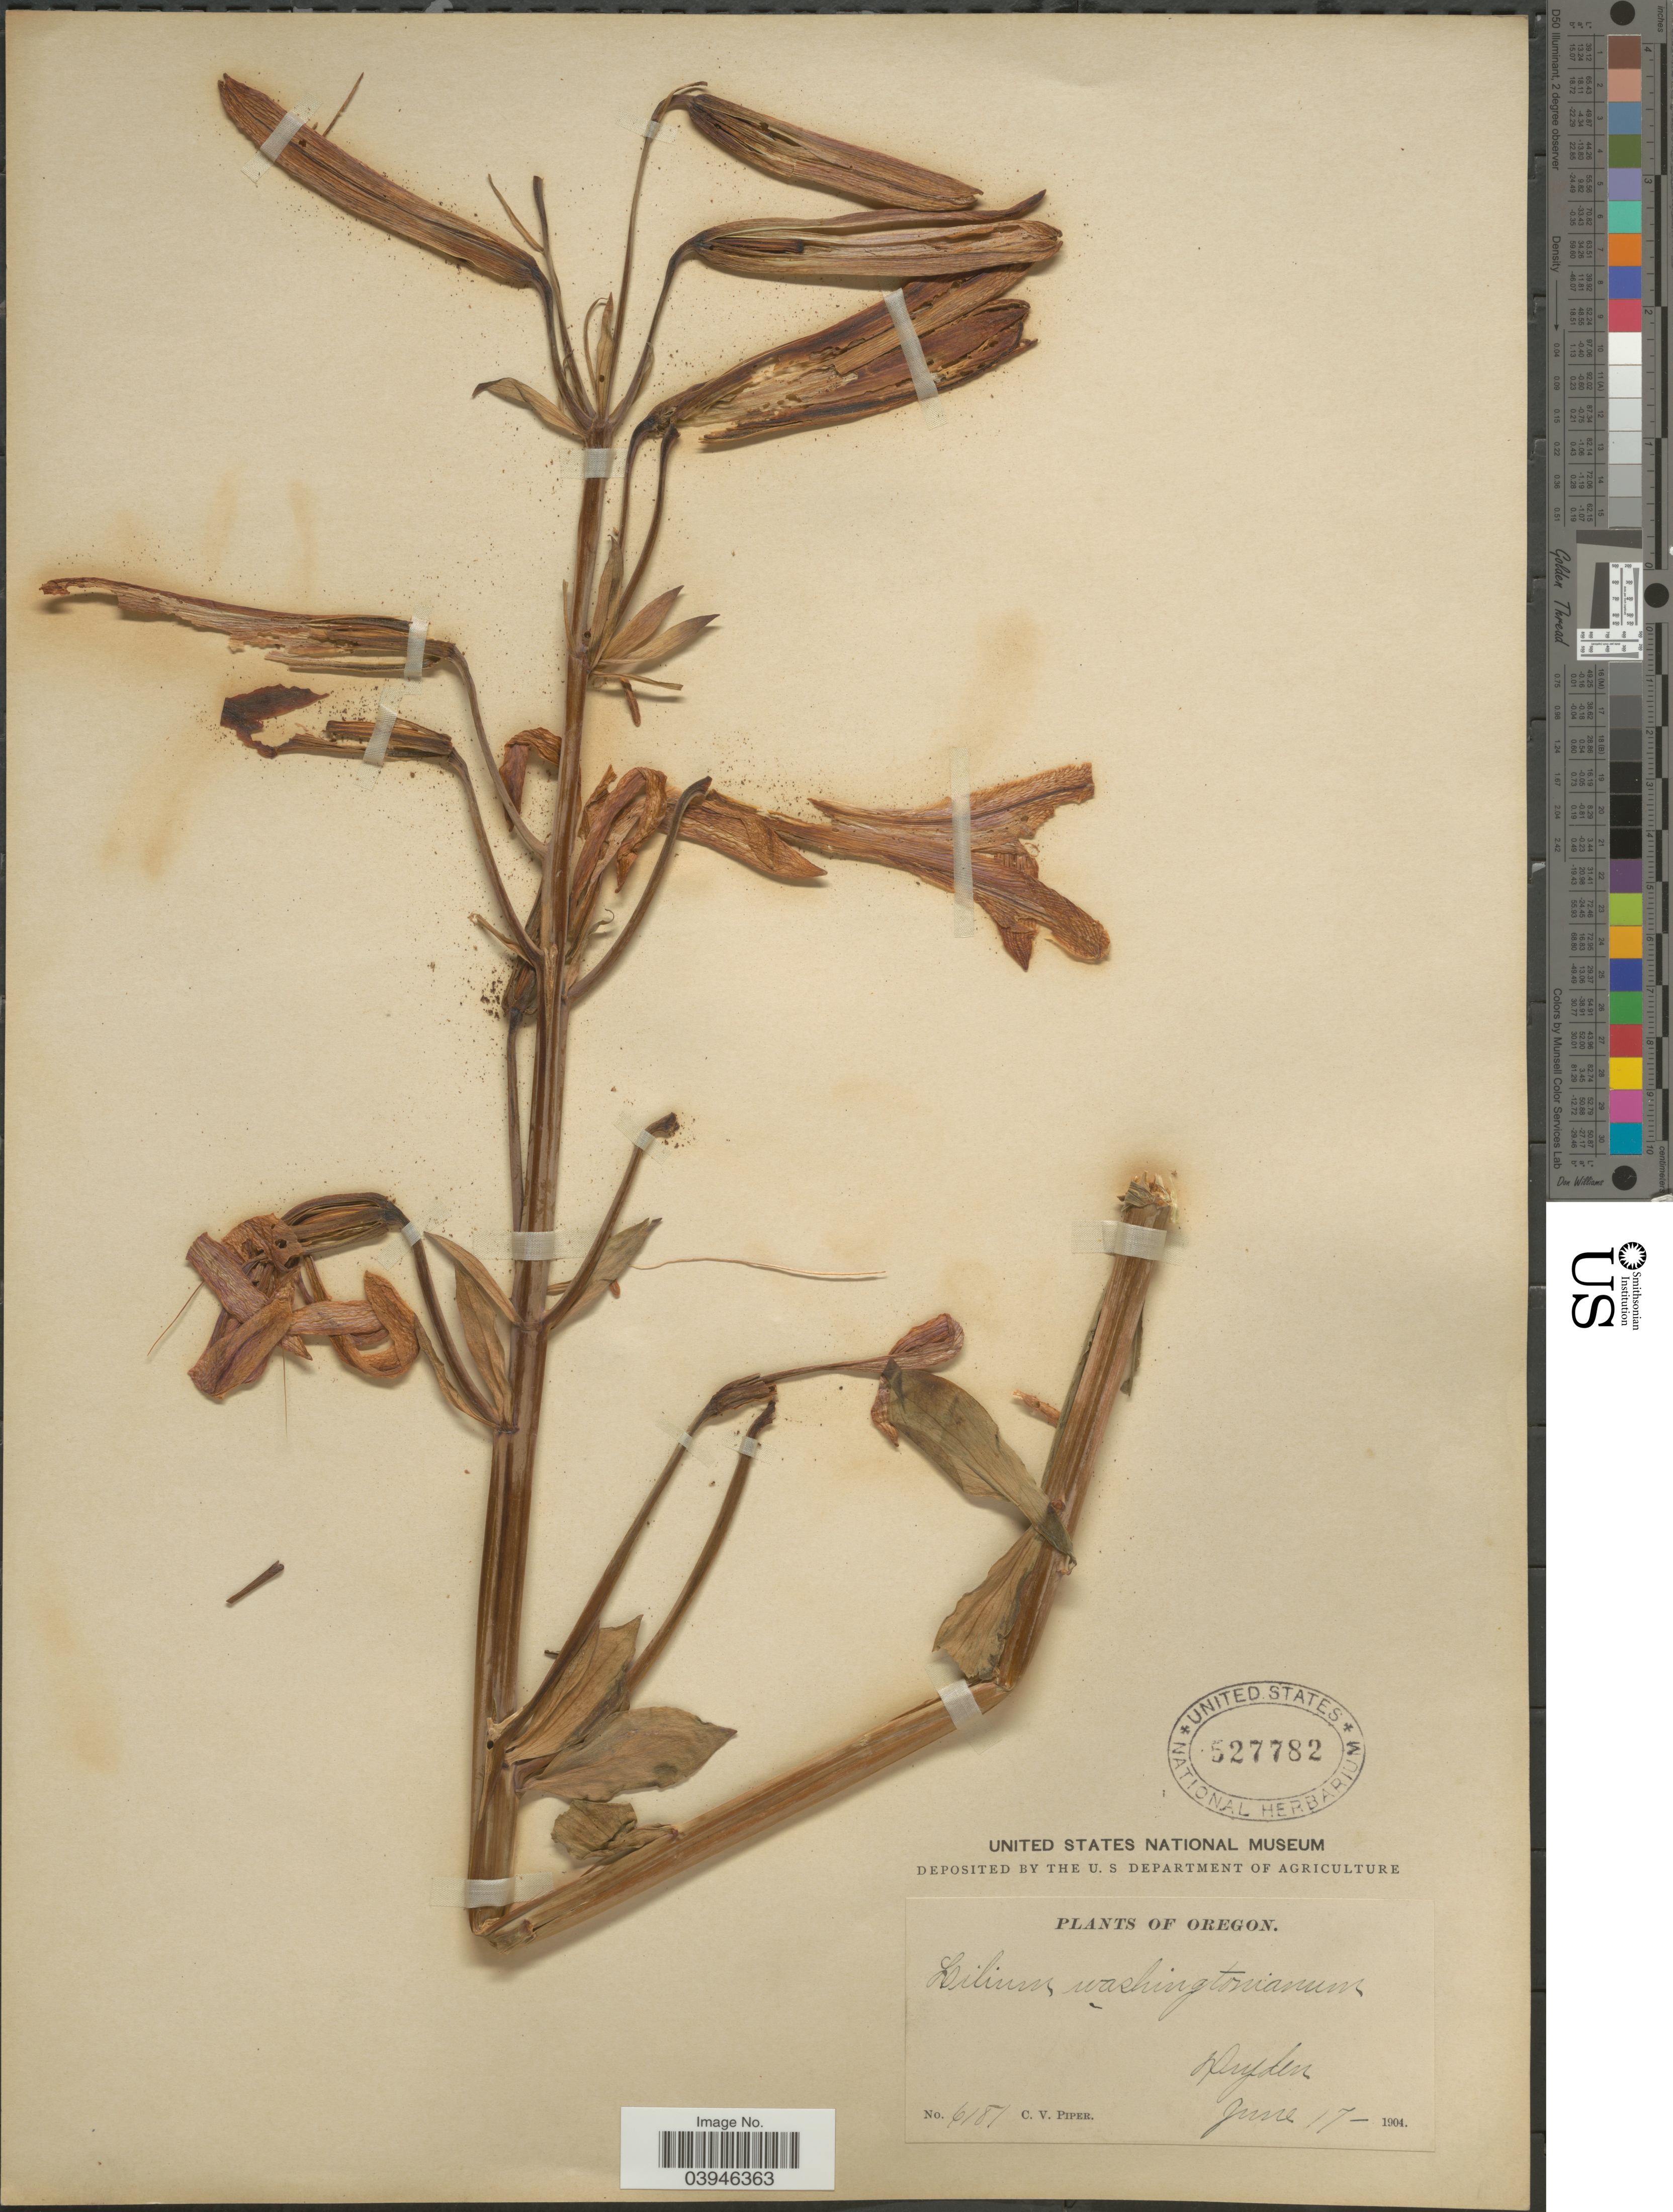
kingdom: Plantae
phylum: Tracheophyta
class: Liliopsida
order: Liliales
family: Liliaceae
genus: Lilium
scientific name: Lilium washingtonianum subsp. purpurascens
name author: (Stearn) M.W. Skinner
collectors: C. V. Piper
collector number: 6181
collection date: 1904-06-17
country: United States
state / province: Oregon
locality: Dryden.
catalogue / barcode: US 527782